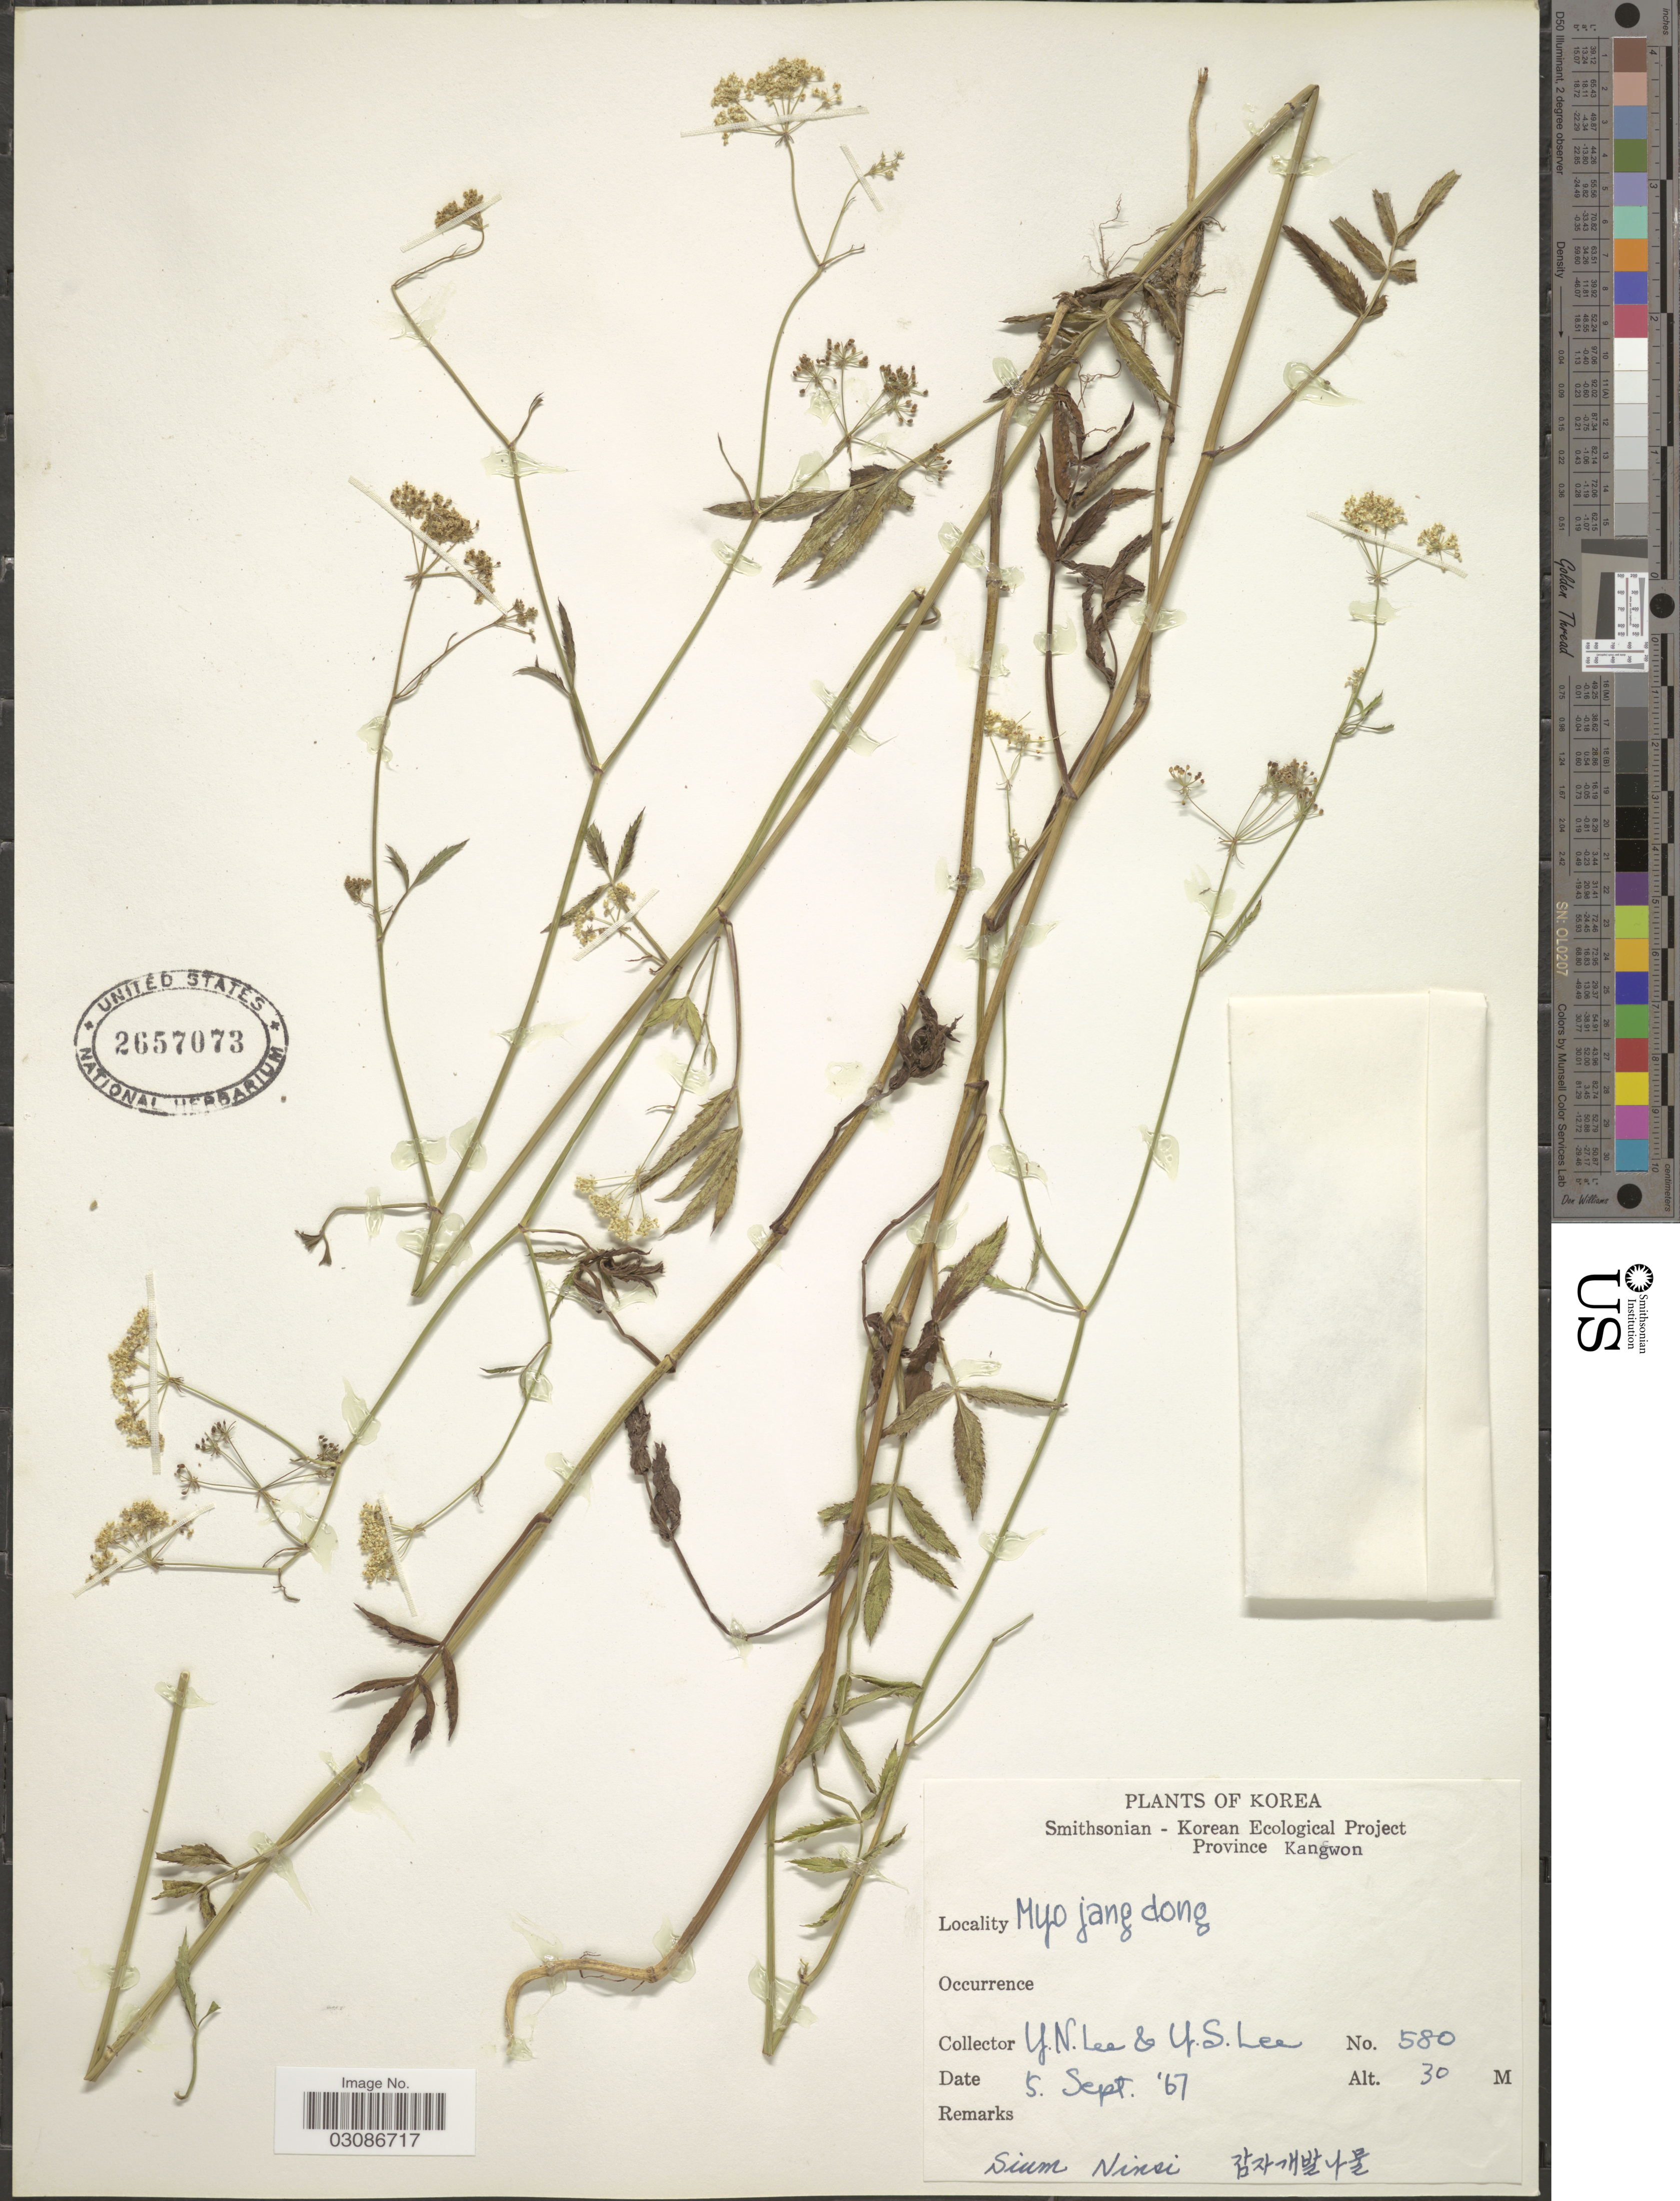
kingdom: Plantae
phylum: Tracheophyta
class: Magnoliopsida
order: Apiales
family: Apiaceae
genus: Sium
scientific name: Sium ninsi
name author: Thunb.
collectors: Y. N. Lee & Y. S. Lee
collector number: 580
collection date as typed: Transcribed d/m/y: 5/9/67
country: North Korea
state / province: Kangwon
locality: Korea. Province Kangwon. Myo jang dong.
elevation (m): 30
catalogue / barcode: US 2657073